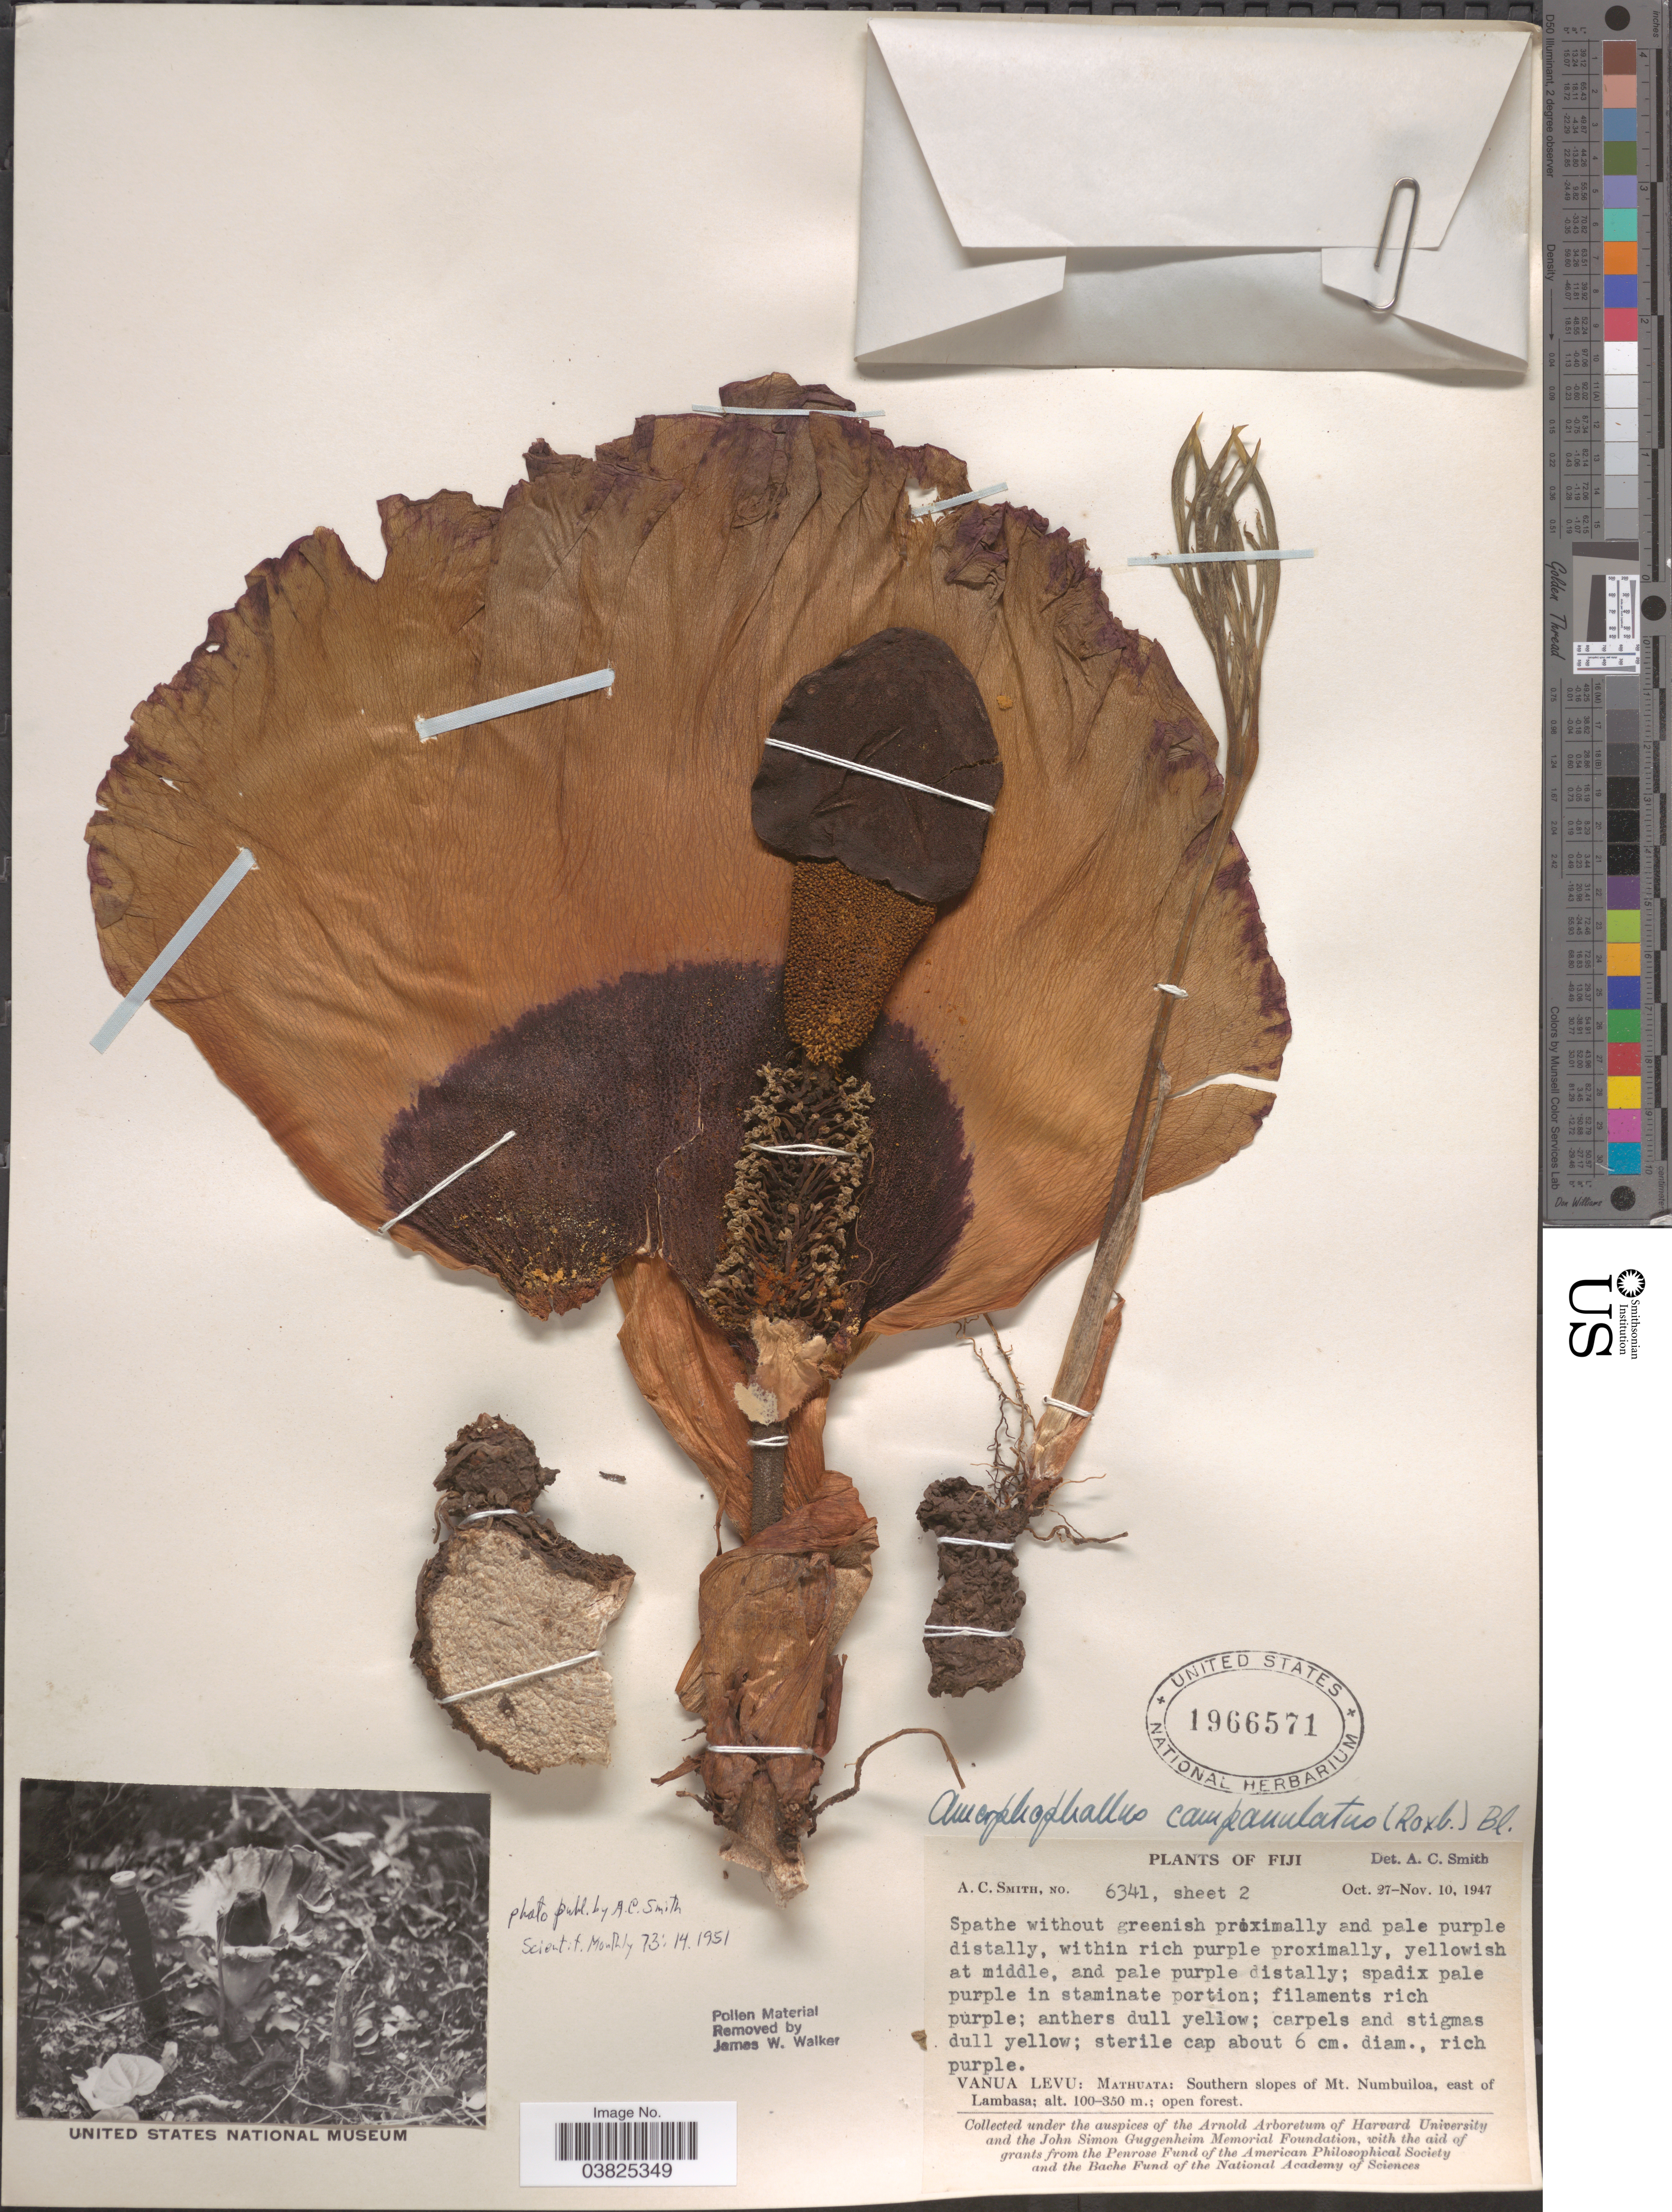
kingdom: Plantae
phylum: Tracheophyta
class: Liliopsida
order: Alismatales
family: Araceae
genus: Amorphophallus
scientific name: Amorphophallus campanulatus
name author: Blume ex Decne.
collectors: A. C. Smith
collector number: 6341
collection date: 1947-10-27/1947-11-10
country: Fiji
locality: Vanua Levu: Mathuata: Southern slope of Mt. Numbuiloa, east of Lambasa.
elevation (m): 100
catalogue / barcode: US 1966571